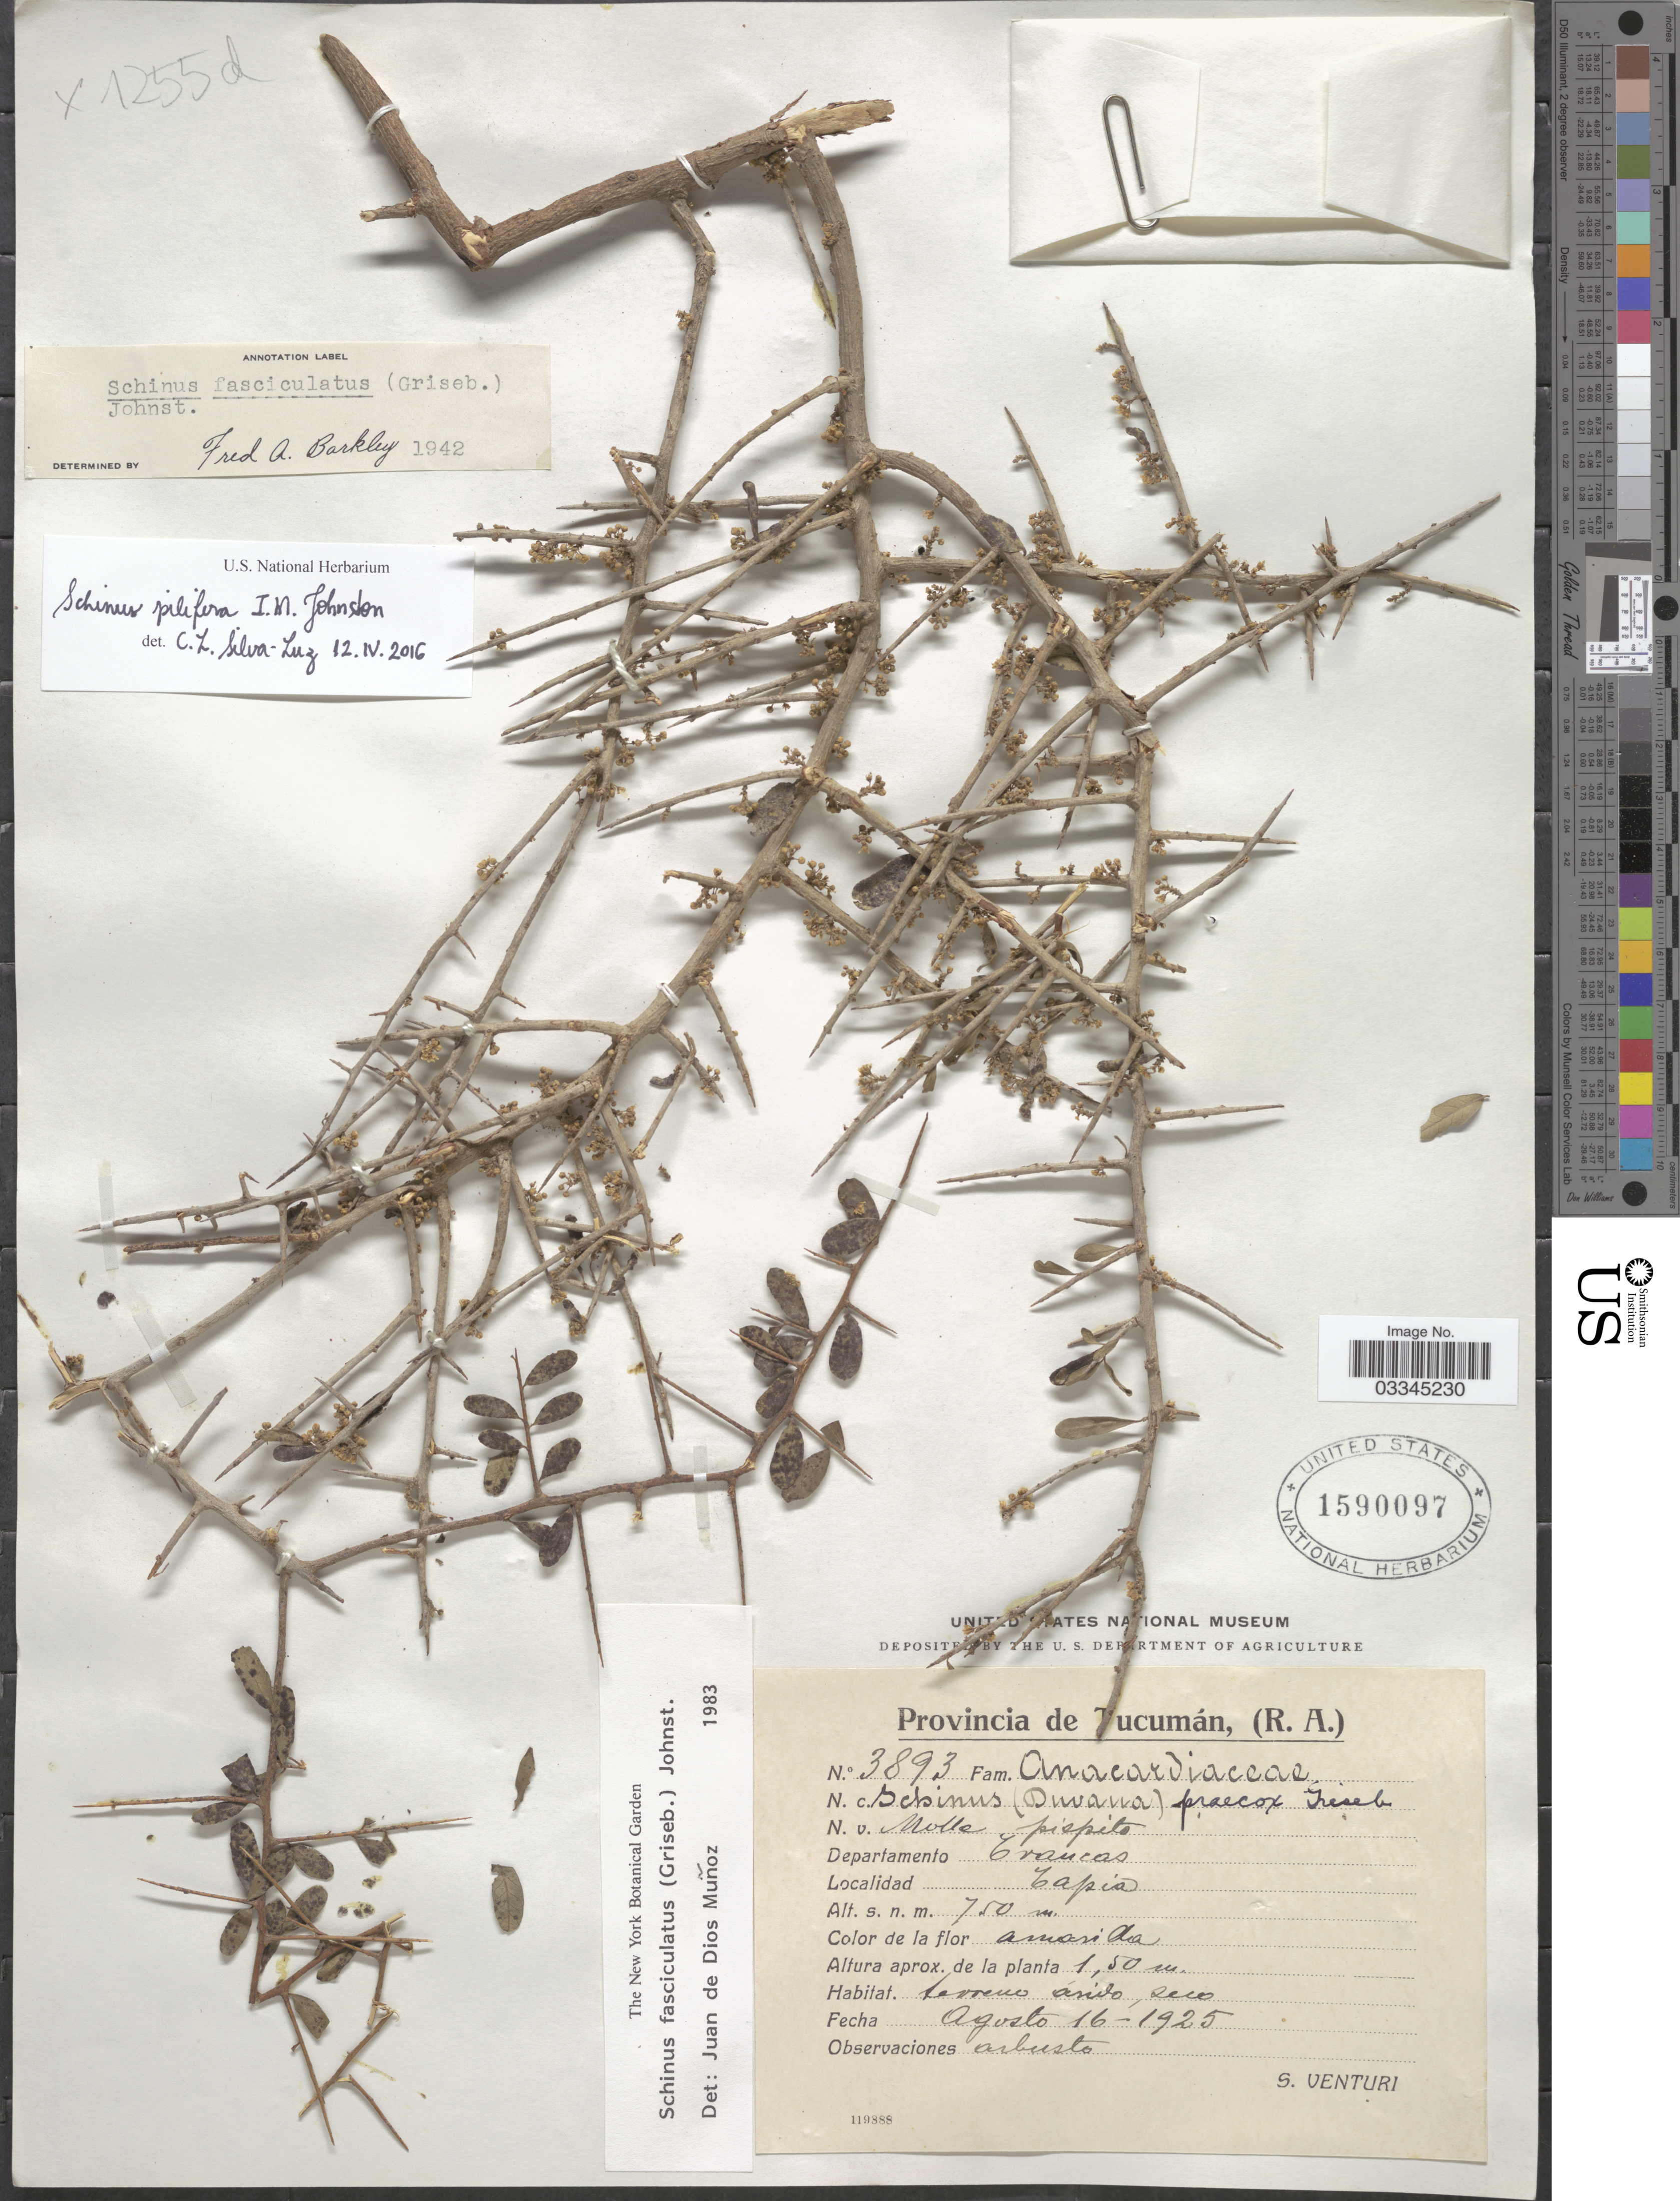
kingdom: Plantae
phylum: Tracheophyta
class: Magnoliopsida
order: Sapindales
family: Anacardiaceae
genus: Schinus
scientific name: Schinus pilifera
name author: I.M. Johnst.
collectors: S. Venturi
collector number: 3893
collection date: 1925-08-16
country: Argentina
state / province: Tucuman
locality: Departamento Trancas, Tapia.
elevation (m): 750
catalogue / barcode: US 1590097